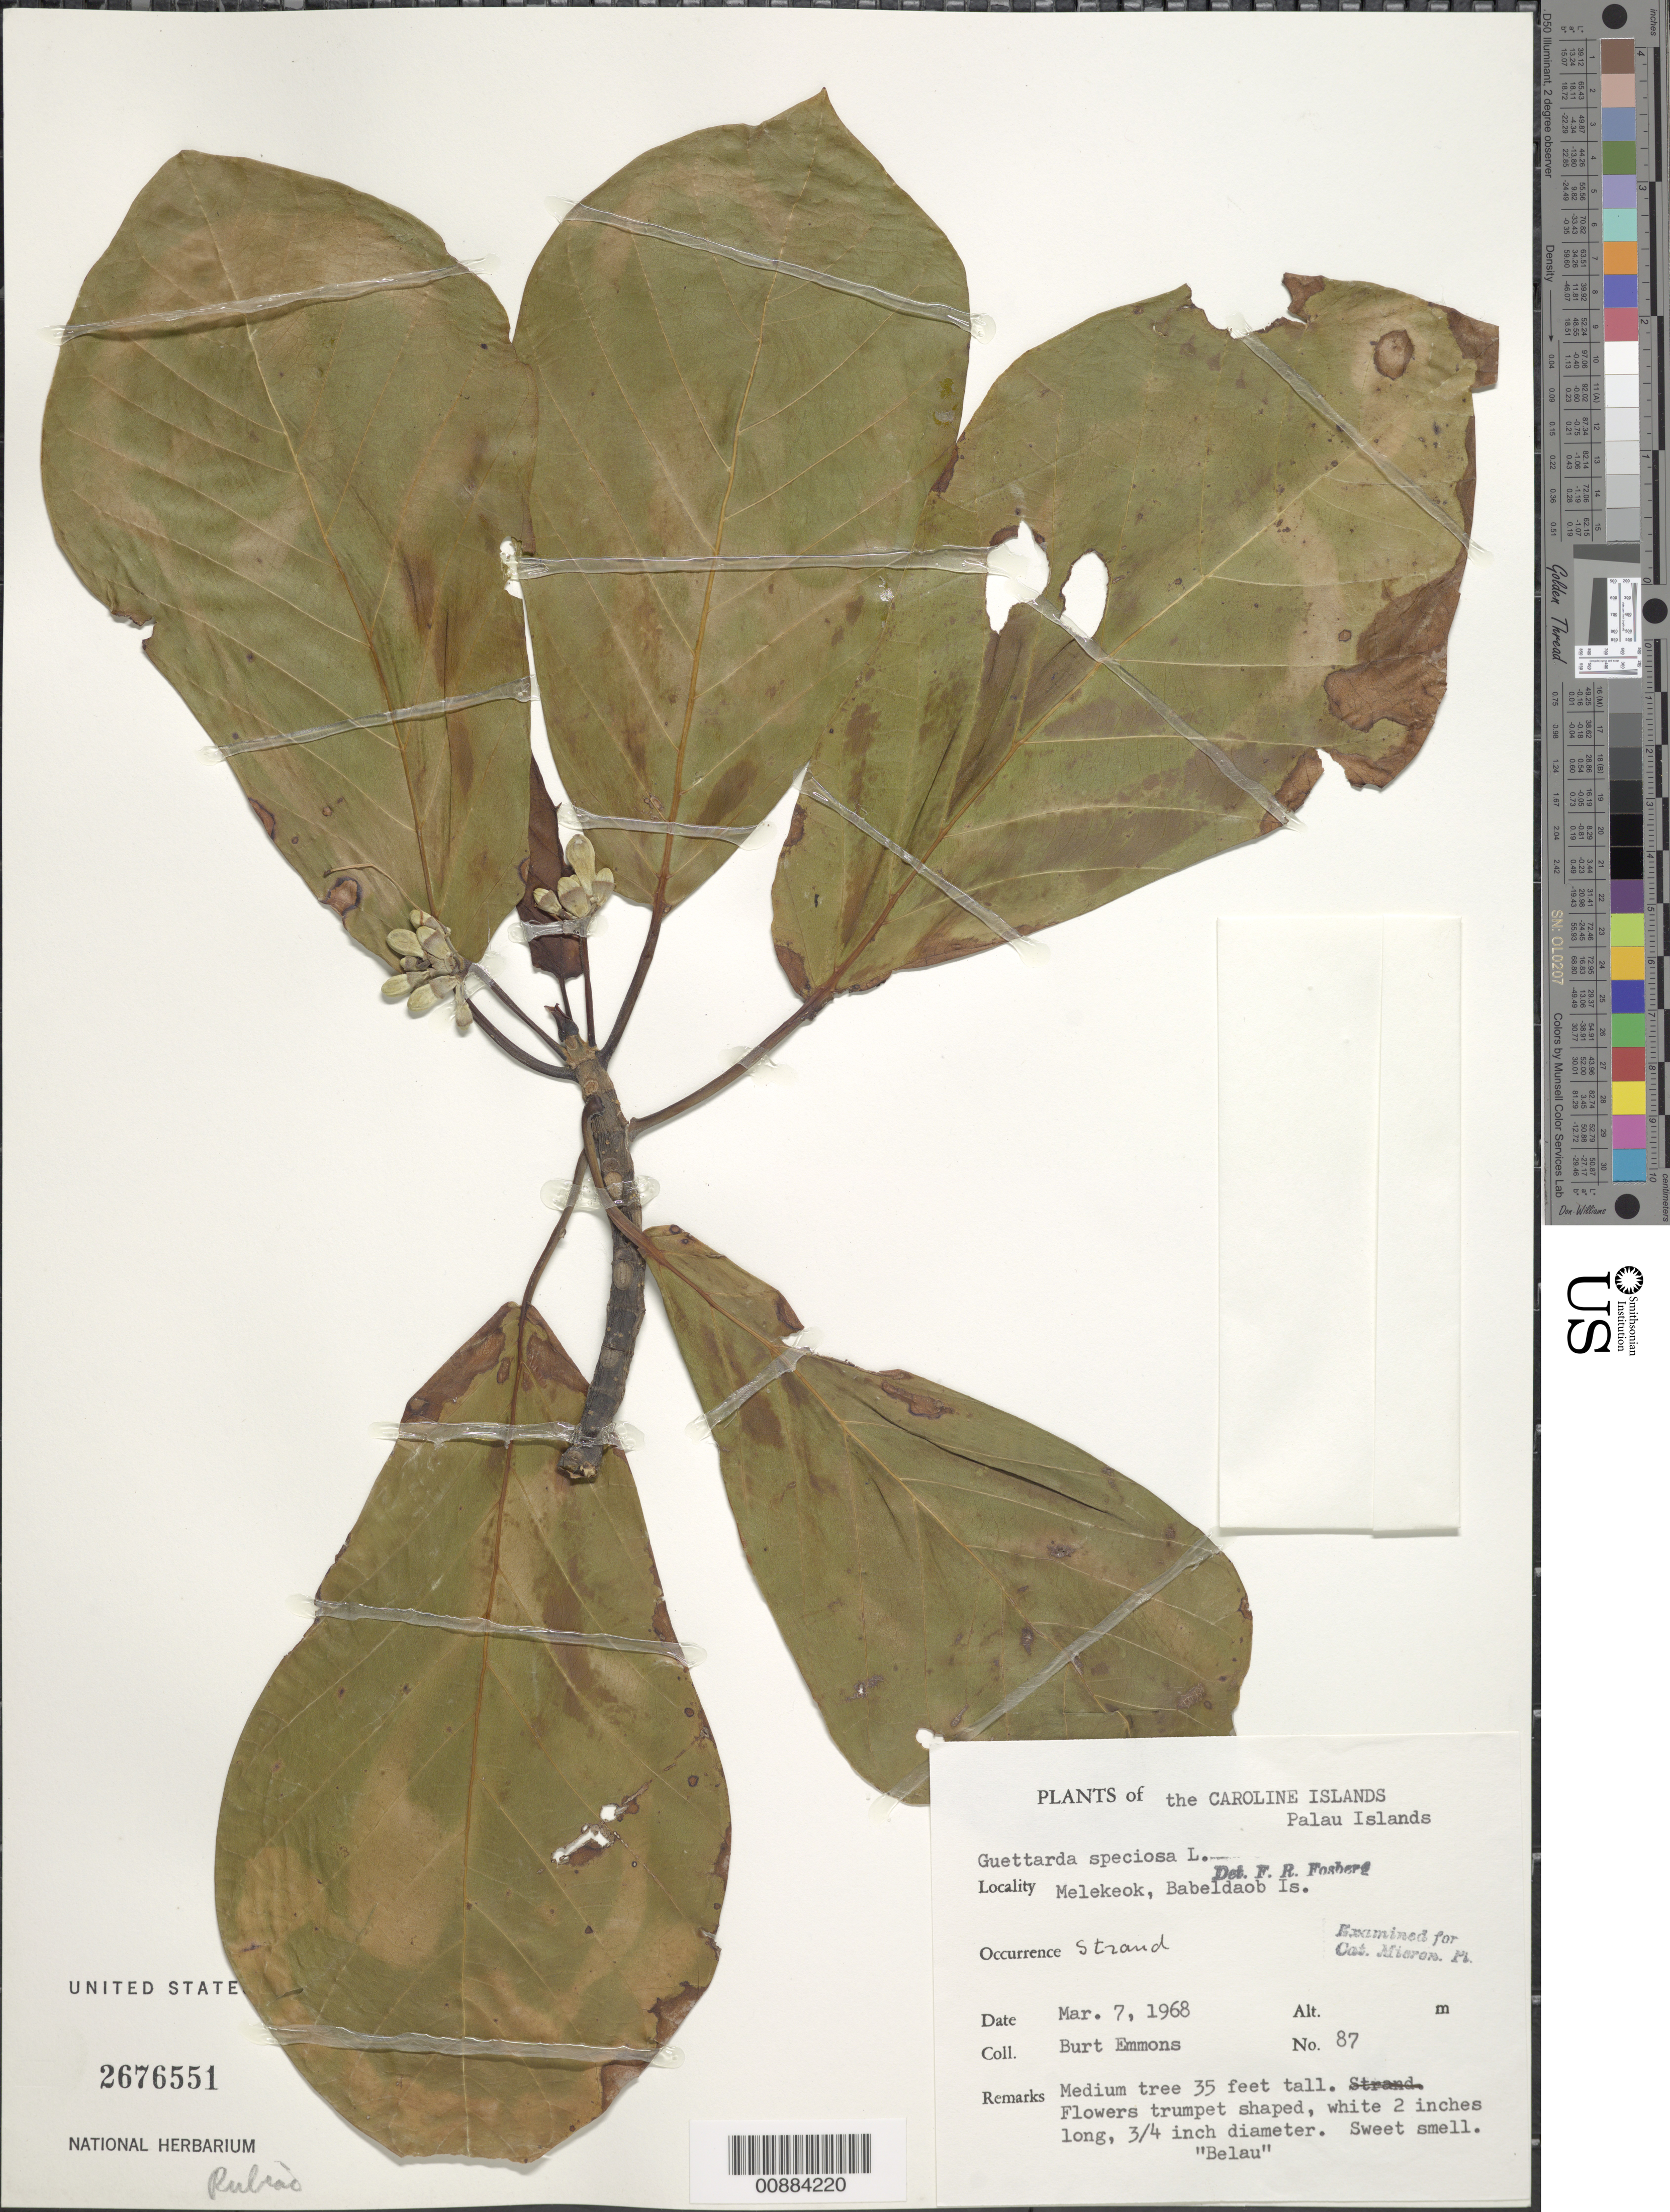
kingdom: Plantae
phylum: Tracheophyta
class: Magnoliopsida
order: Gentianales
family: Rubiaceae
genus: Guettarda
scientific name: Guettarda speciosa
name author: L.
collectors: B. Emmons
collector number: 87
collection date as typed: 07 Mar 1968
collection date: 1968-03-07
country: Palau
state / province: Melekeok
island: Babeldaob [Babelthuap]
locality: Melekeok, strand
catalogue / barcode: US 2676551